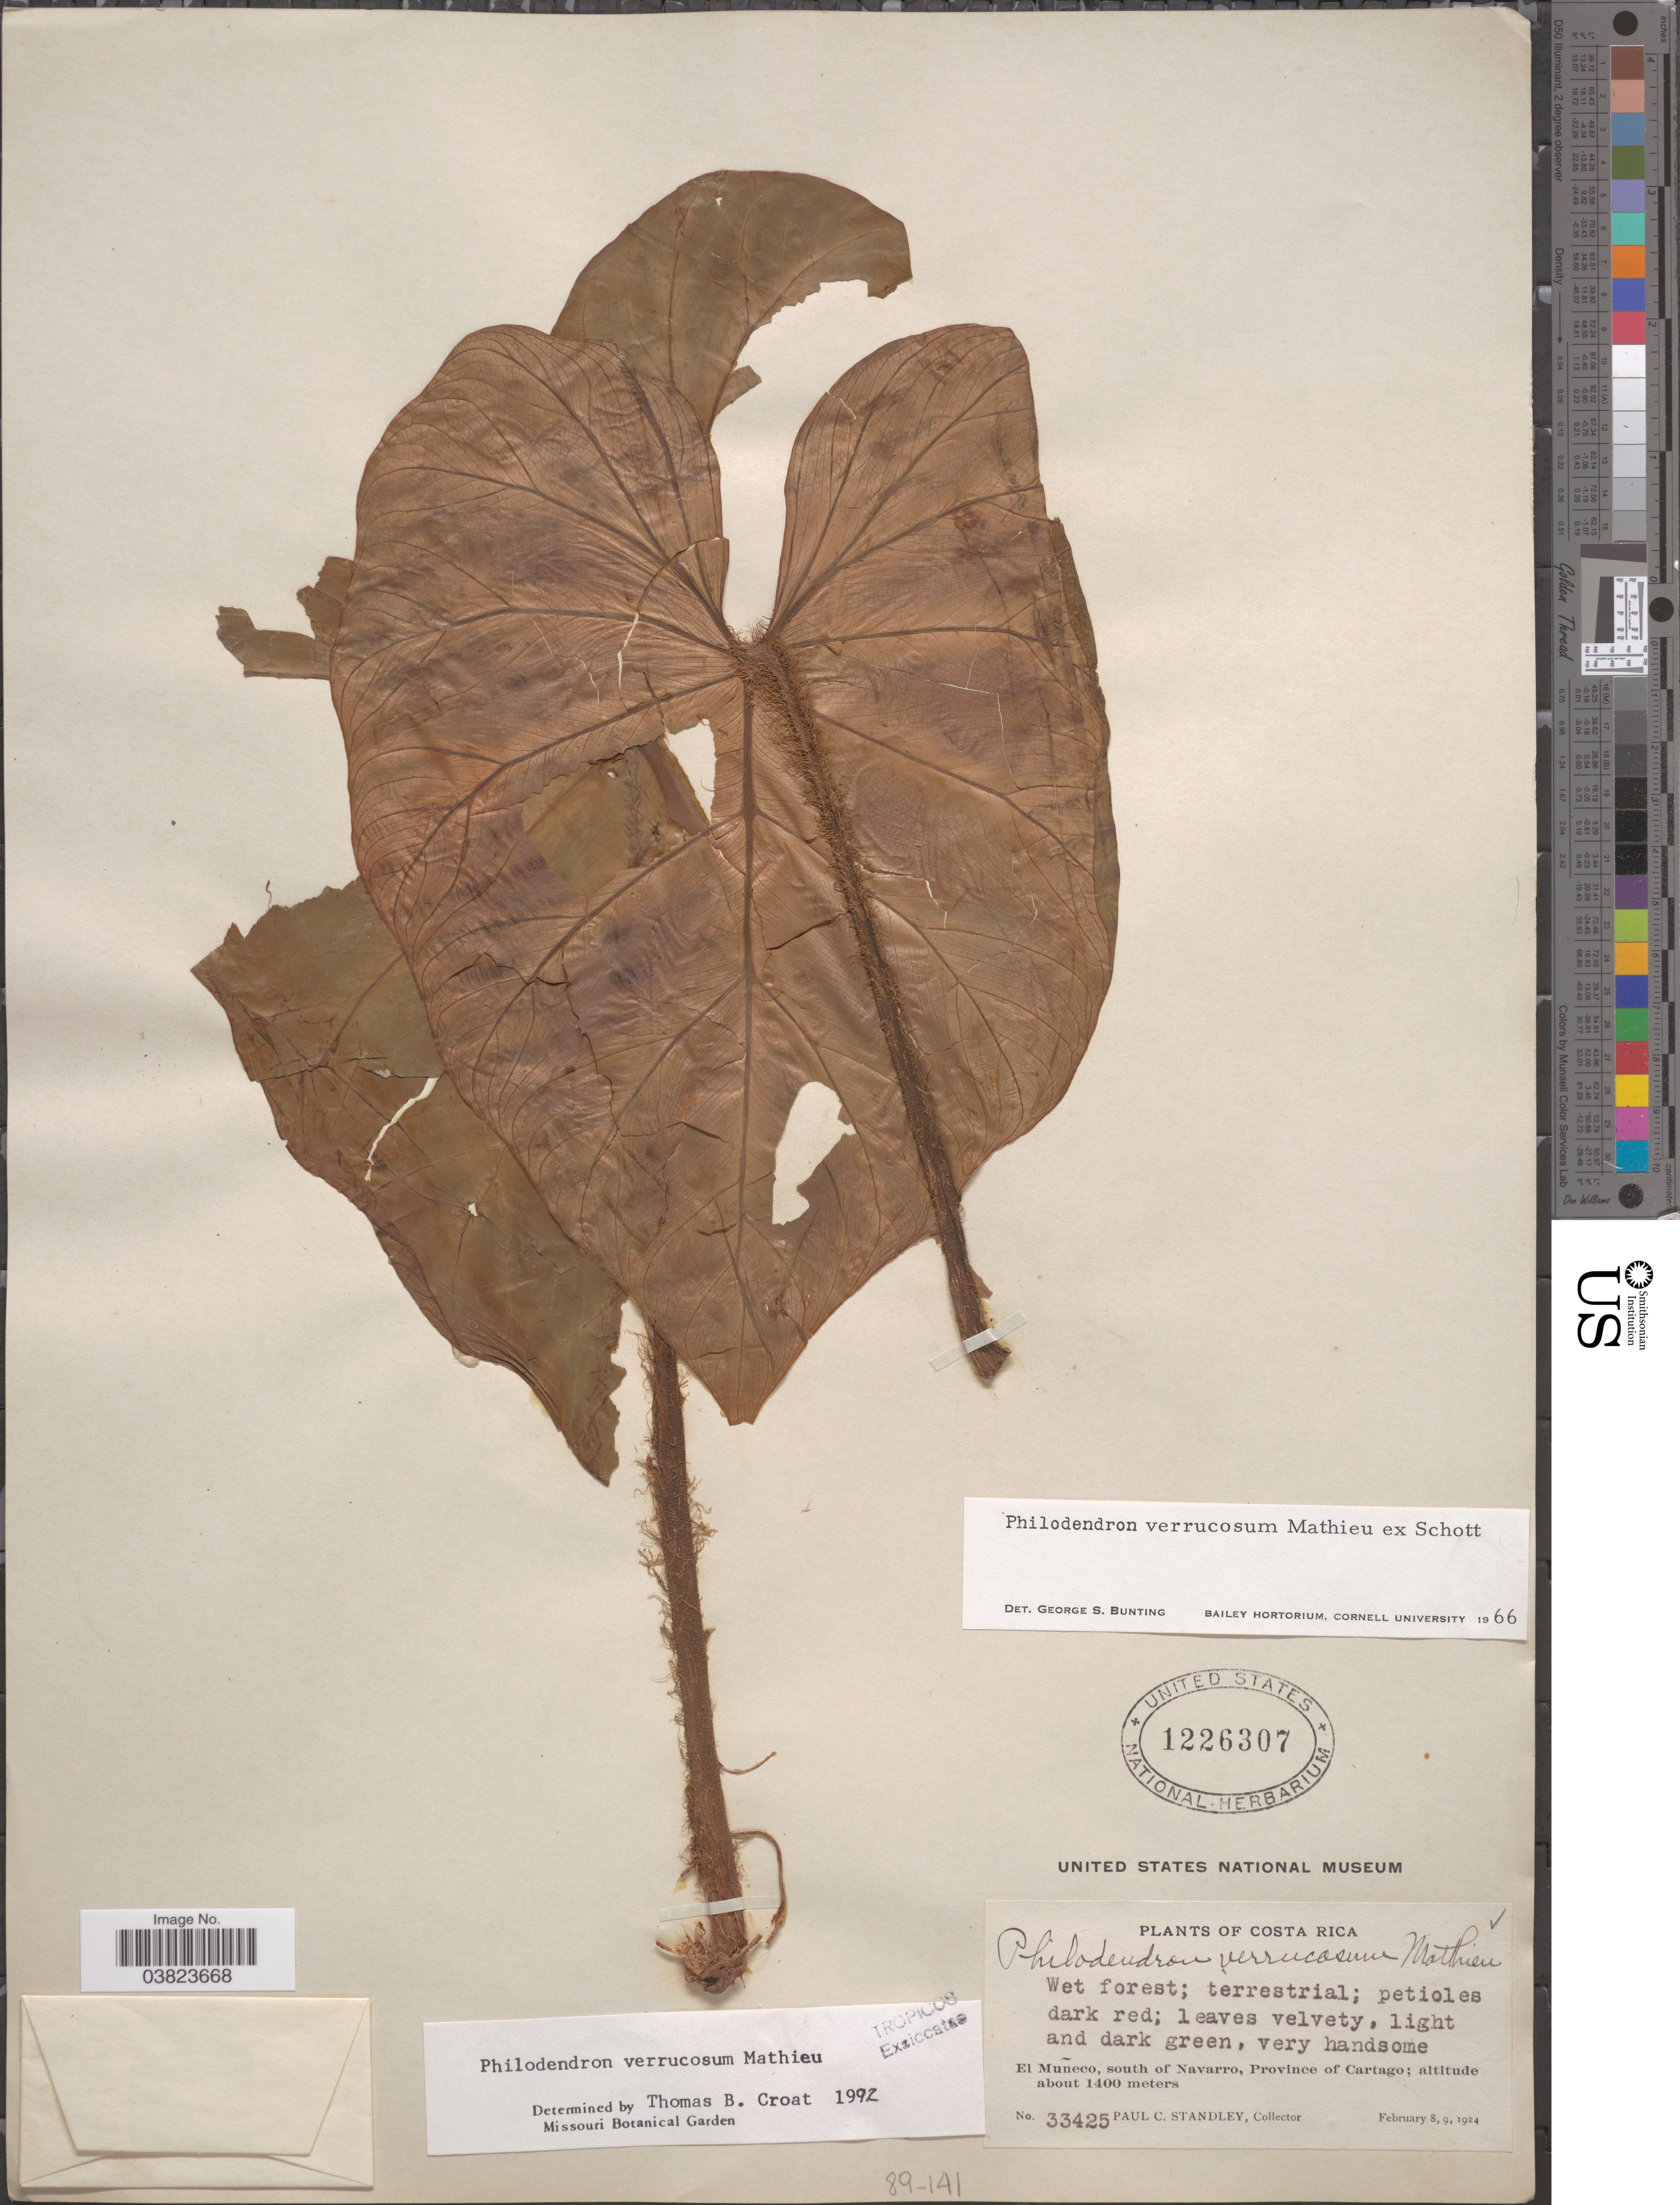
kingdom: Plantae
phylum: Tracheophyta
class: Liliopsida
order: Alismatales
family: Araceae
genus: Philodendron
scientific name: Philodendron verrucosum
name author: L. Mathieu ex Schott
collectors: P. C. Standley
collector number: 33425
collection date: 1924-02-08/1924-02-09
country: Costa Rica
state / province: Cartago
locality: El Muñeco, south of Navarro.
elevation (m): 1400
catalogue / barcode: US 1226307